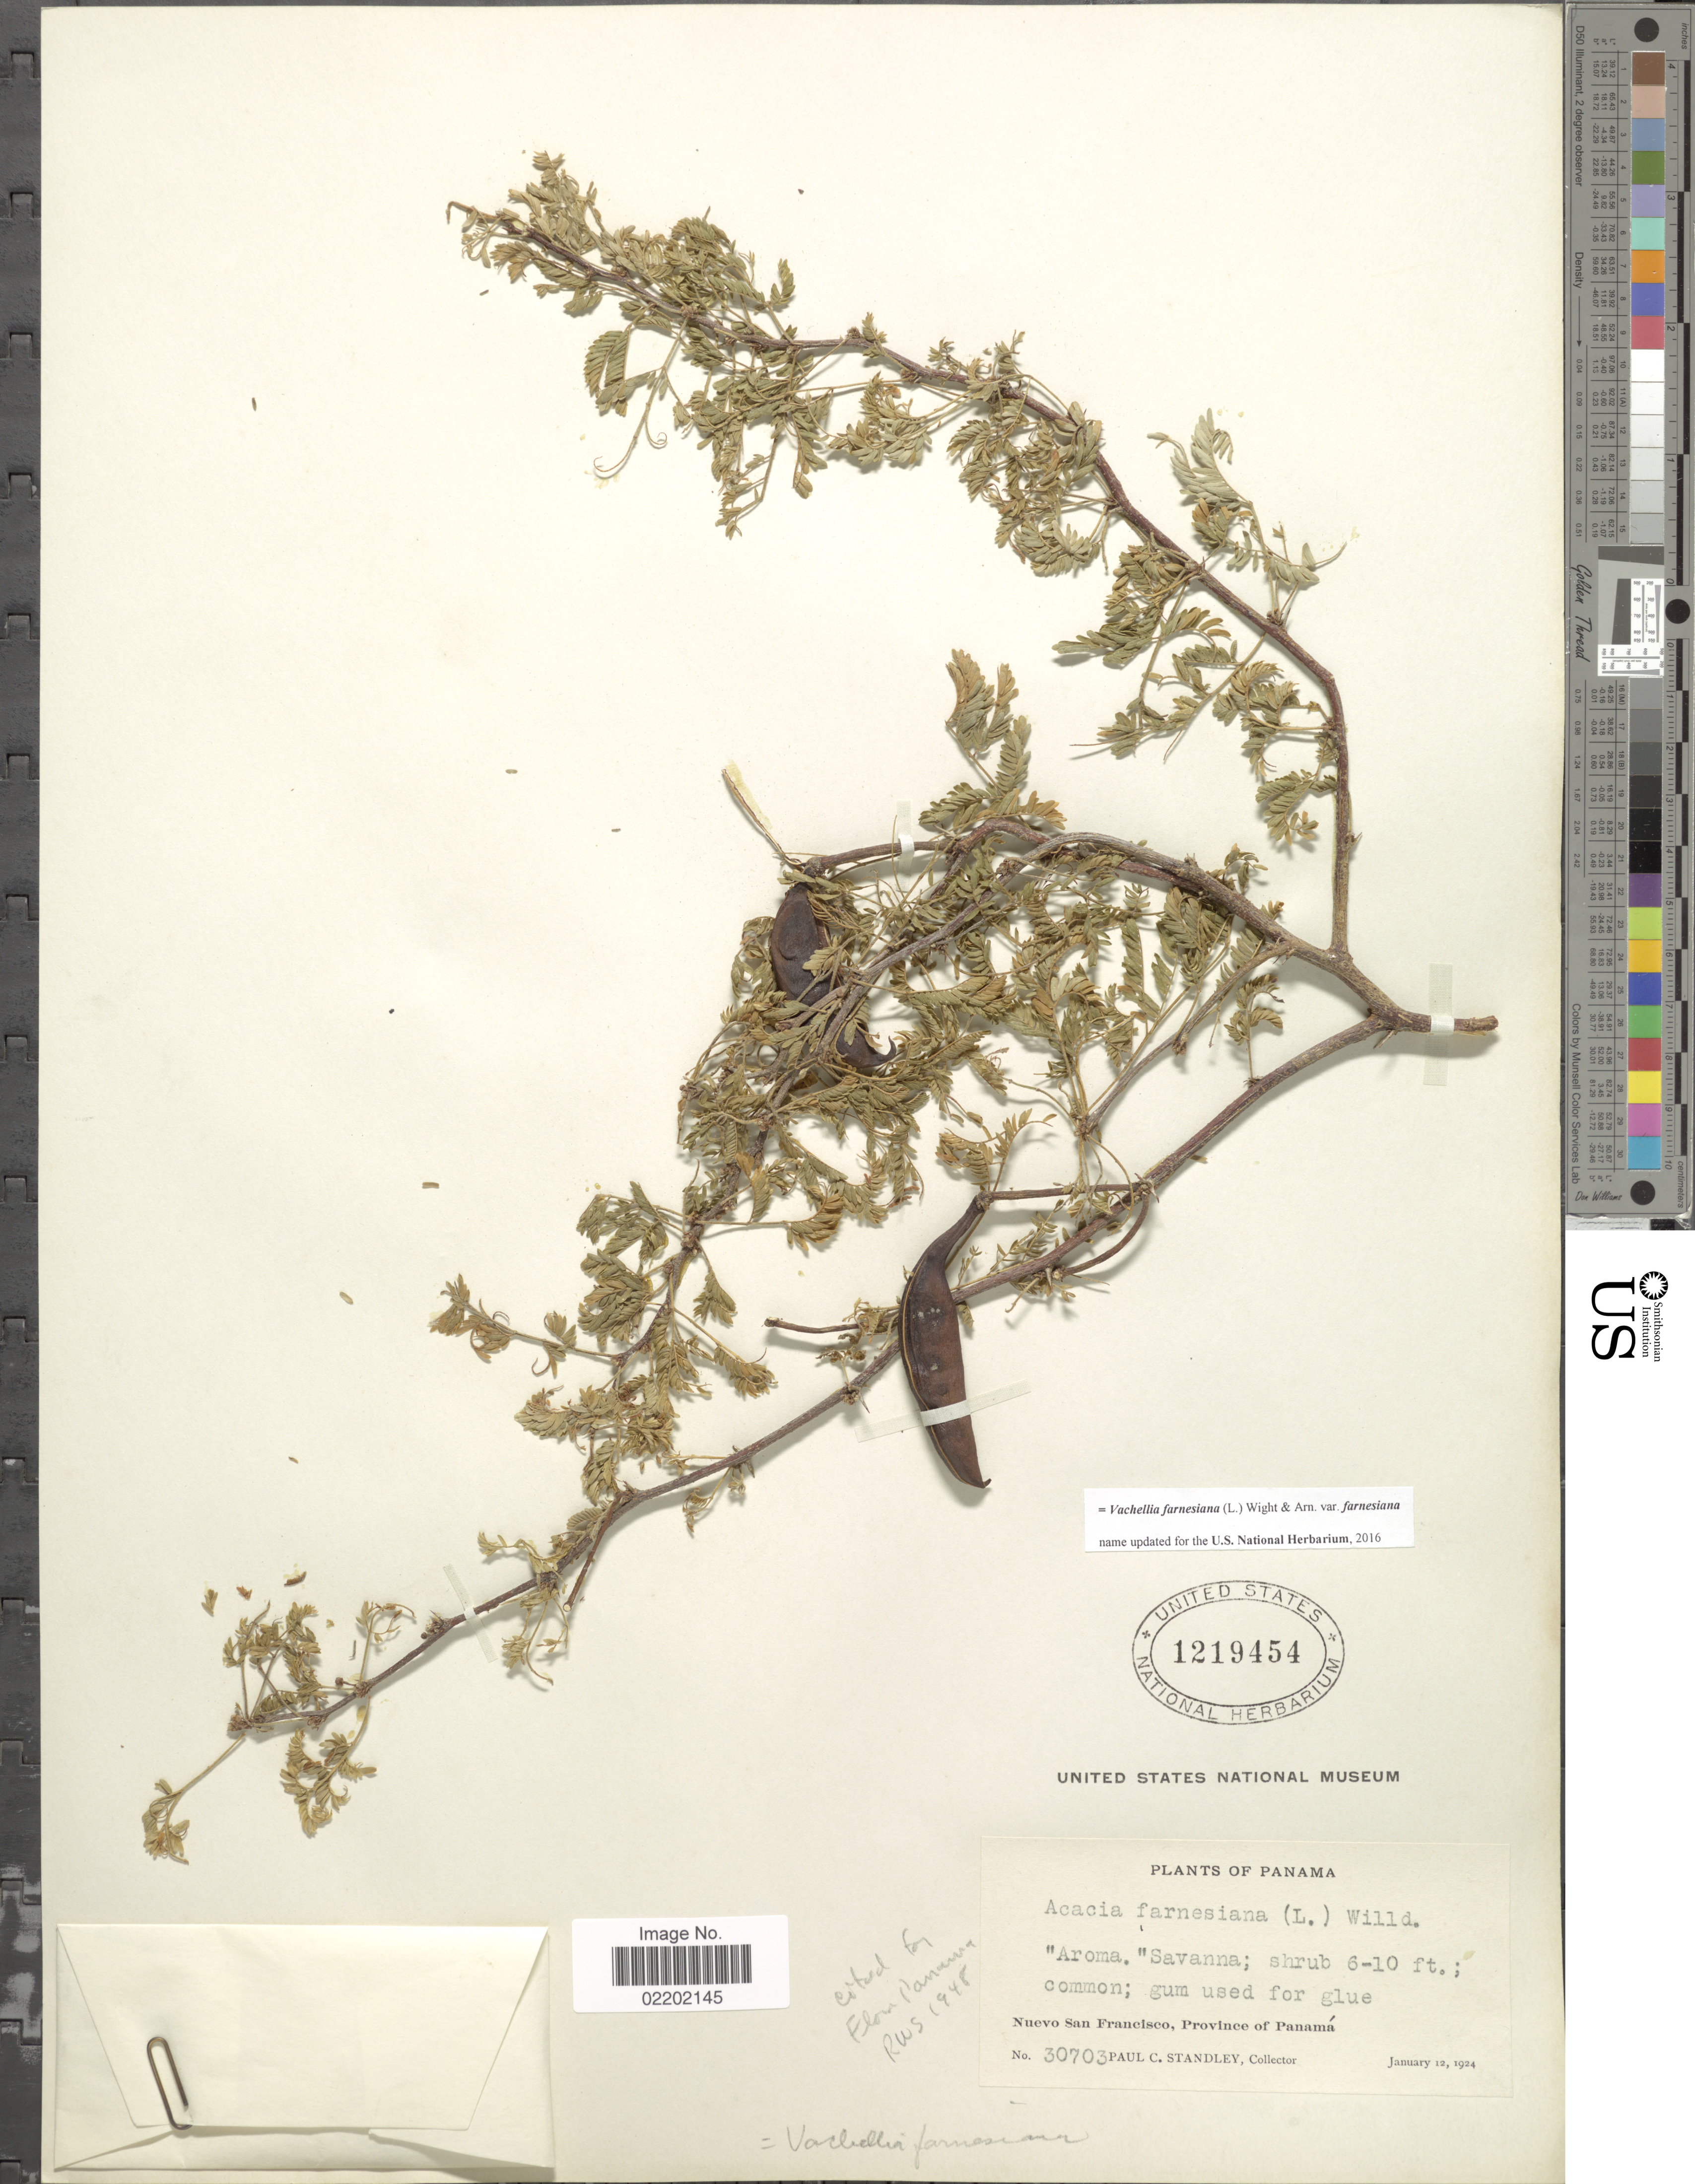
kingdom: Plantae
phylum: Tracheophyta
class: Magnoliopsida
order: Fabales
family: Fabaceae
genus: Vachellia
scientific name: Vachellia farnesiana var. farnesiana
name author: (L.) Wight & Arn.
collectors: P. C. Standley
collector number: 30703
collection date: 1924-01-12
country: Panama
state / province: Panamá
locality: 'Aroma', Savanna, Nuevo San Francisco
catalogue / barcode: US 1219454